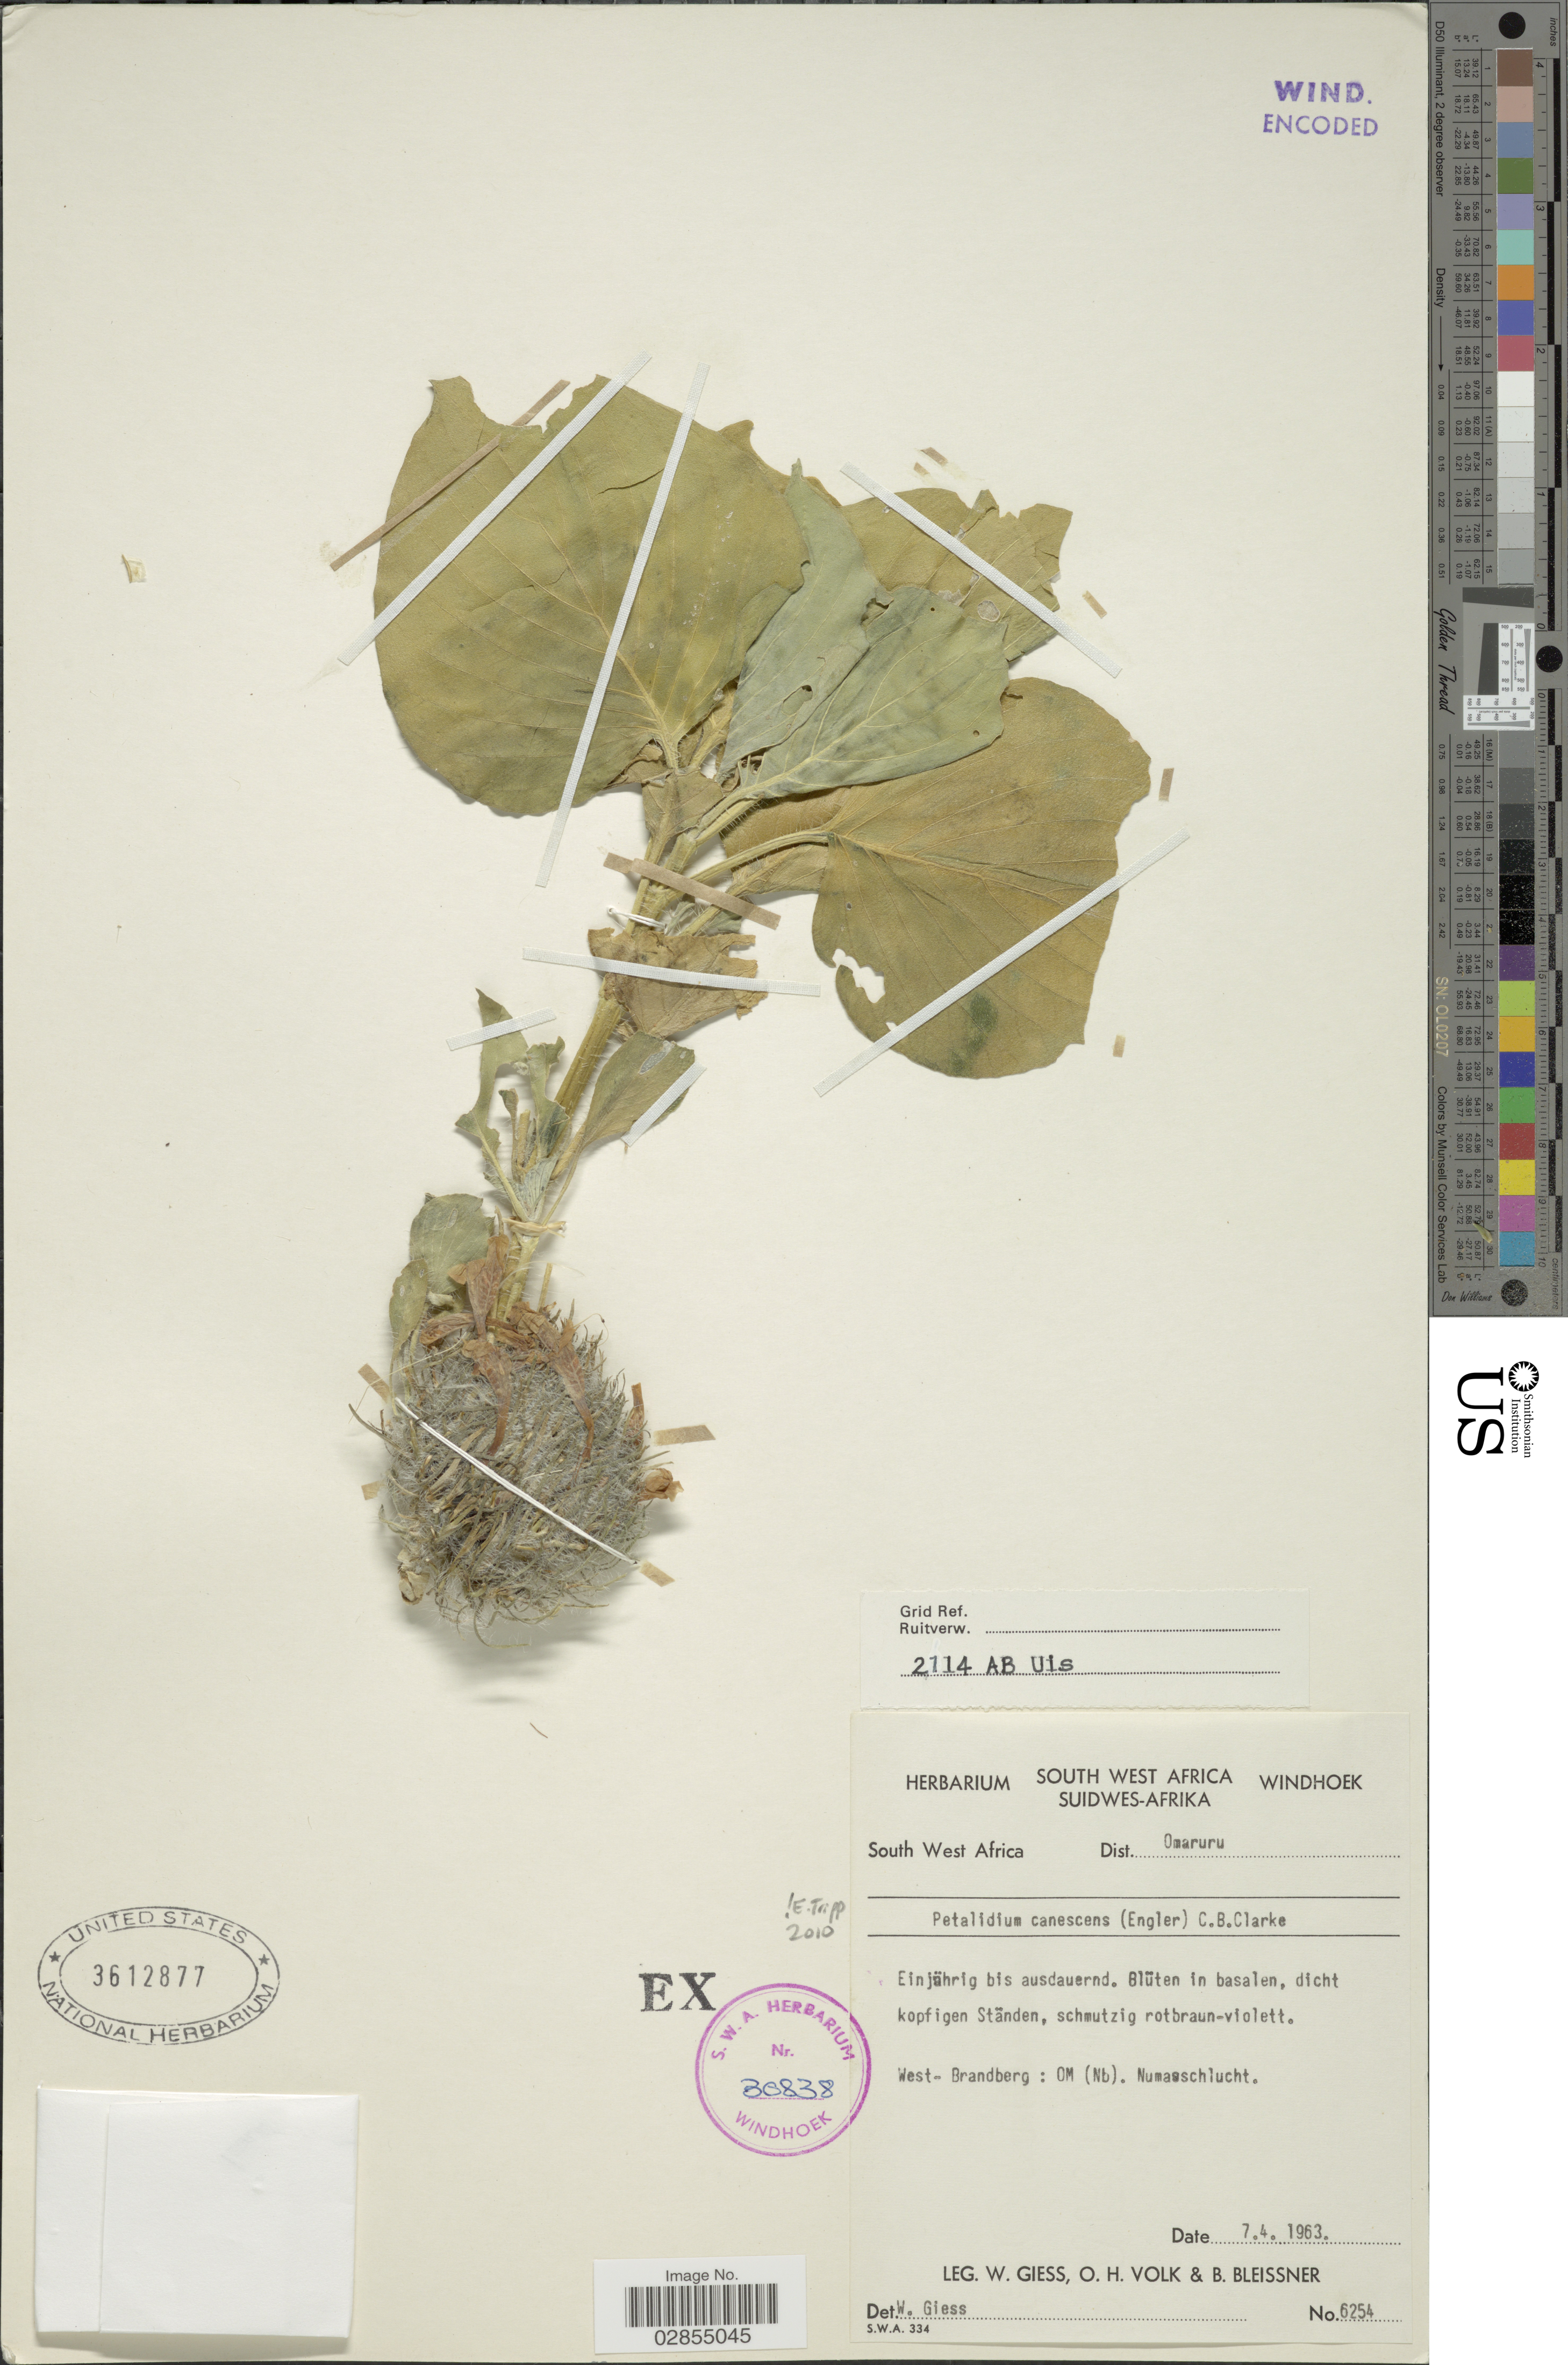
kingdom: Plantae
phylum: Tracheophyta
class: Magnoliopsida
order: Lamiales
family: Acanthaceae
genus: Petalidium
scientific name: Petalidium canescens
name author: C.B. Clarke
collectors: W. Giess, O. Volk & B. Bleissner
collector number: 6254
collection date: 1963-04-07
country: Namibia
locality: South West Africa, Dist. Omaruru, West-Brangberg, OM (Nb). Numasschlucht.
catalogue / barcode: US 3612877